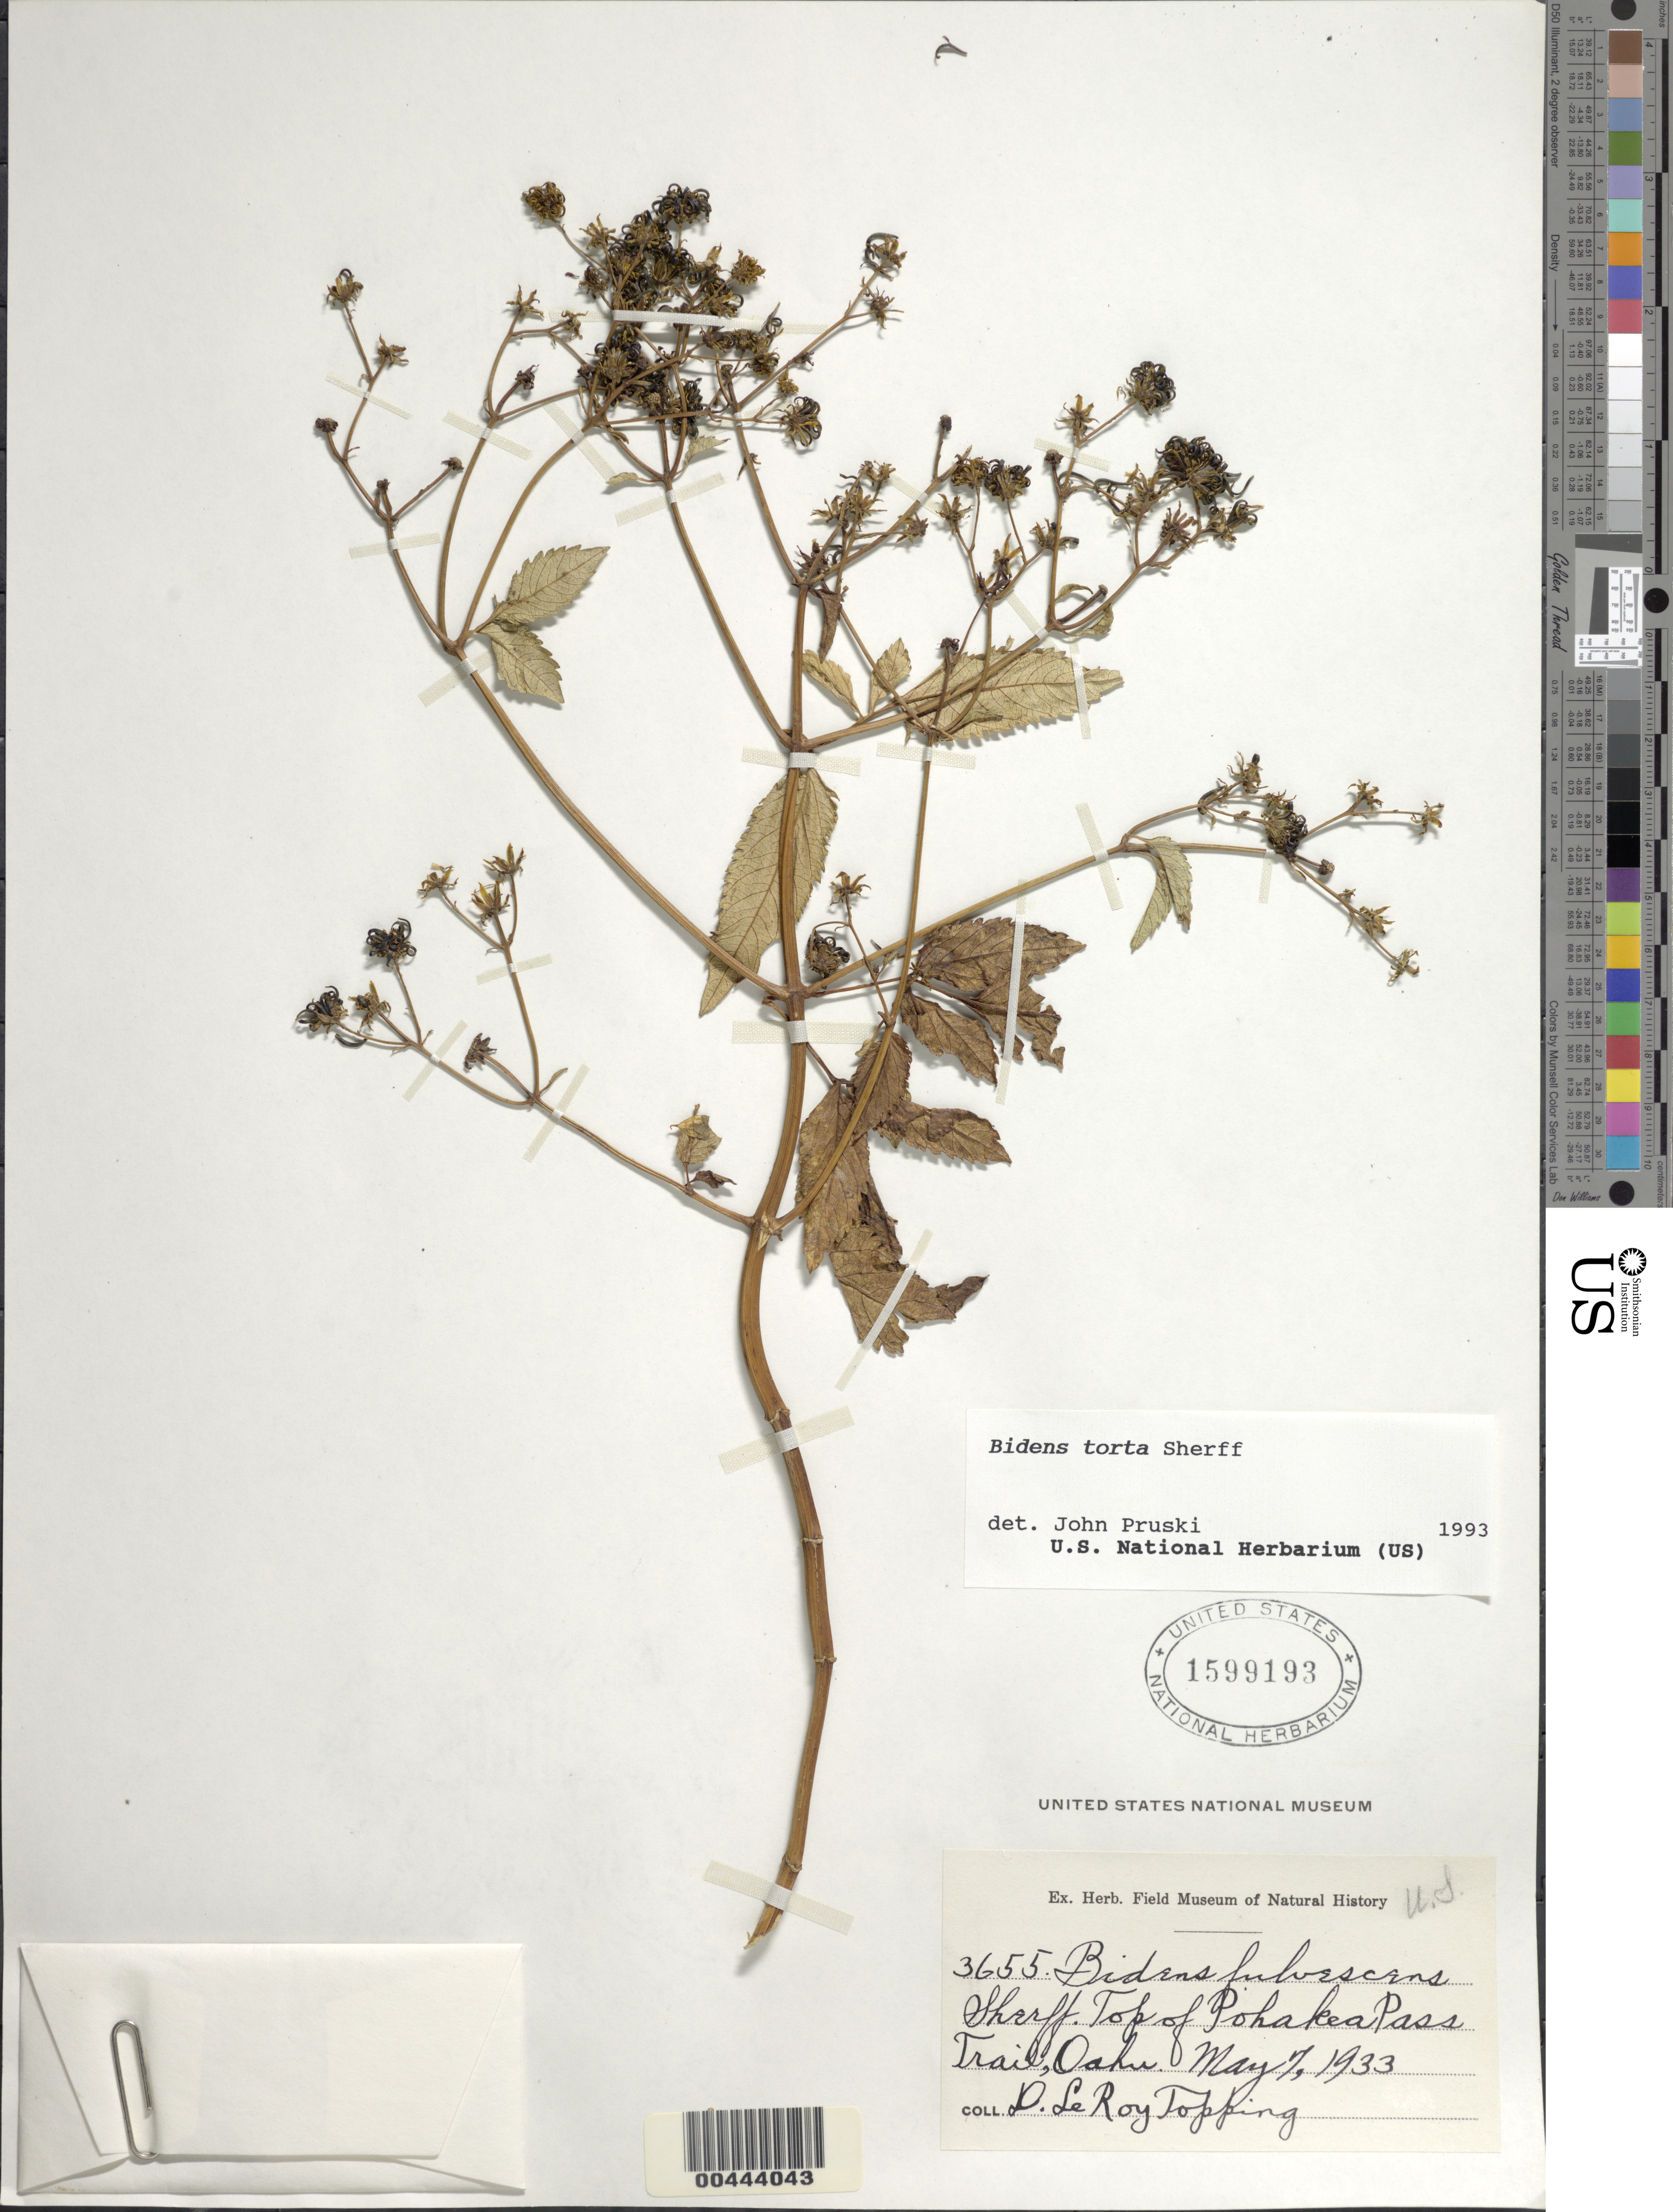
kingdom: Plantae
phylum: Tracheophyta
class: Magnoliopsida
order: Asterales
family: Asteraceae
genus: Bidens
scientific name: Bidens torta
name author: Sherff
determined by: Pruski, J. F.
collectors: D. L. Topping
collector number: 3655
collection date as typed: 7 May 1933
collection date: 1933-05-07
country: United States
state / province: Hawaii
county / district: Honolulu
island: Oahu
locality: Top of Pohakea Pass Trail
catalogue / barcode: US 1599193